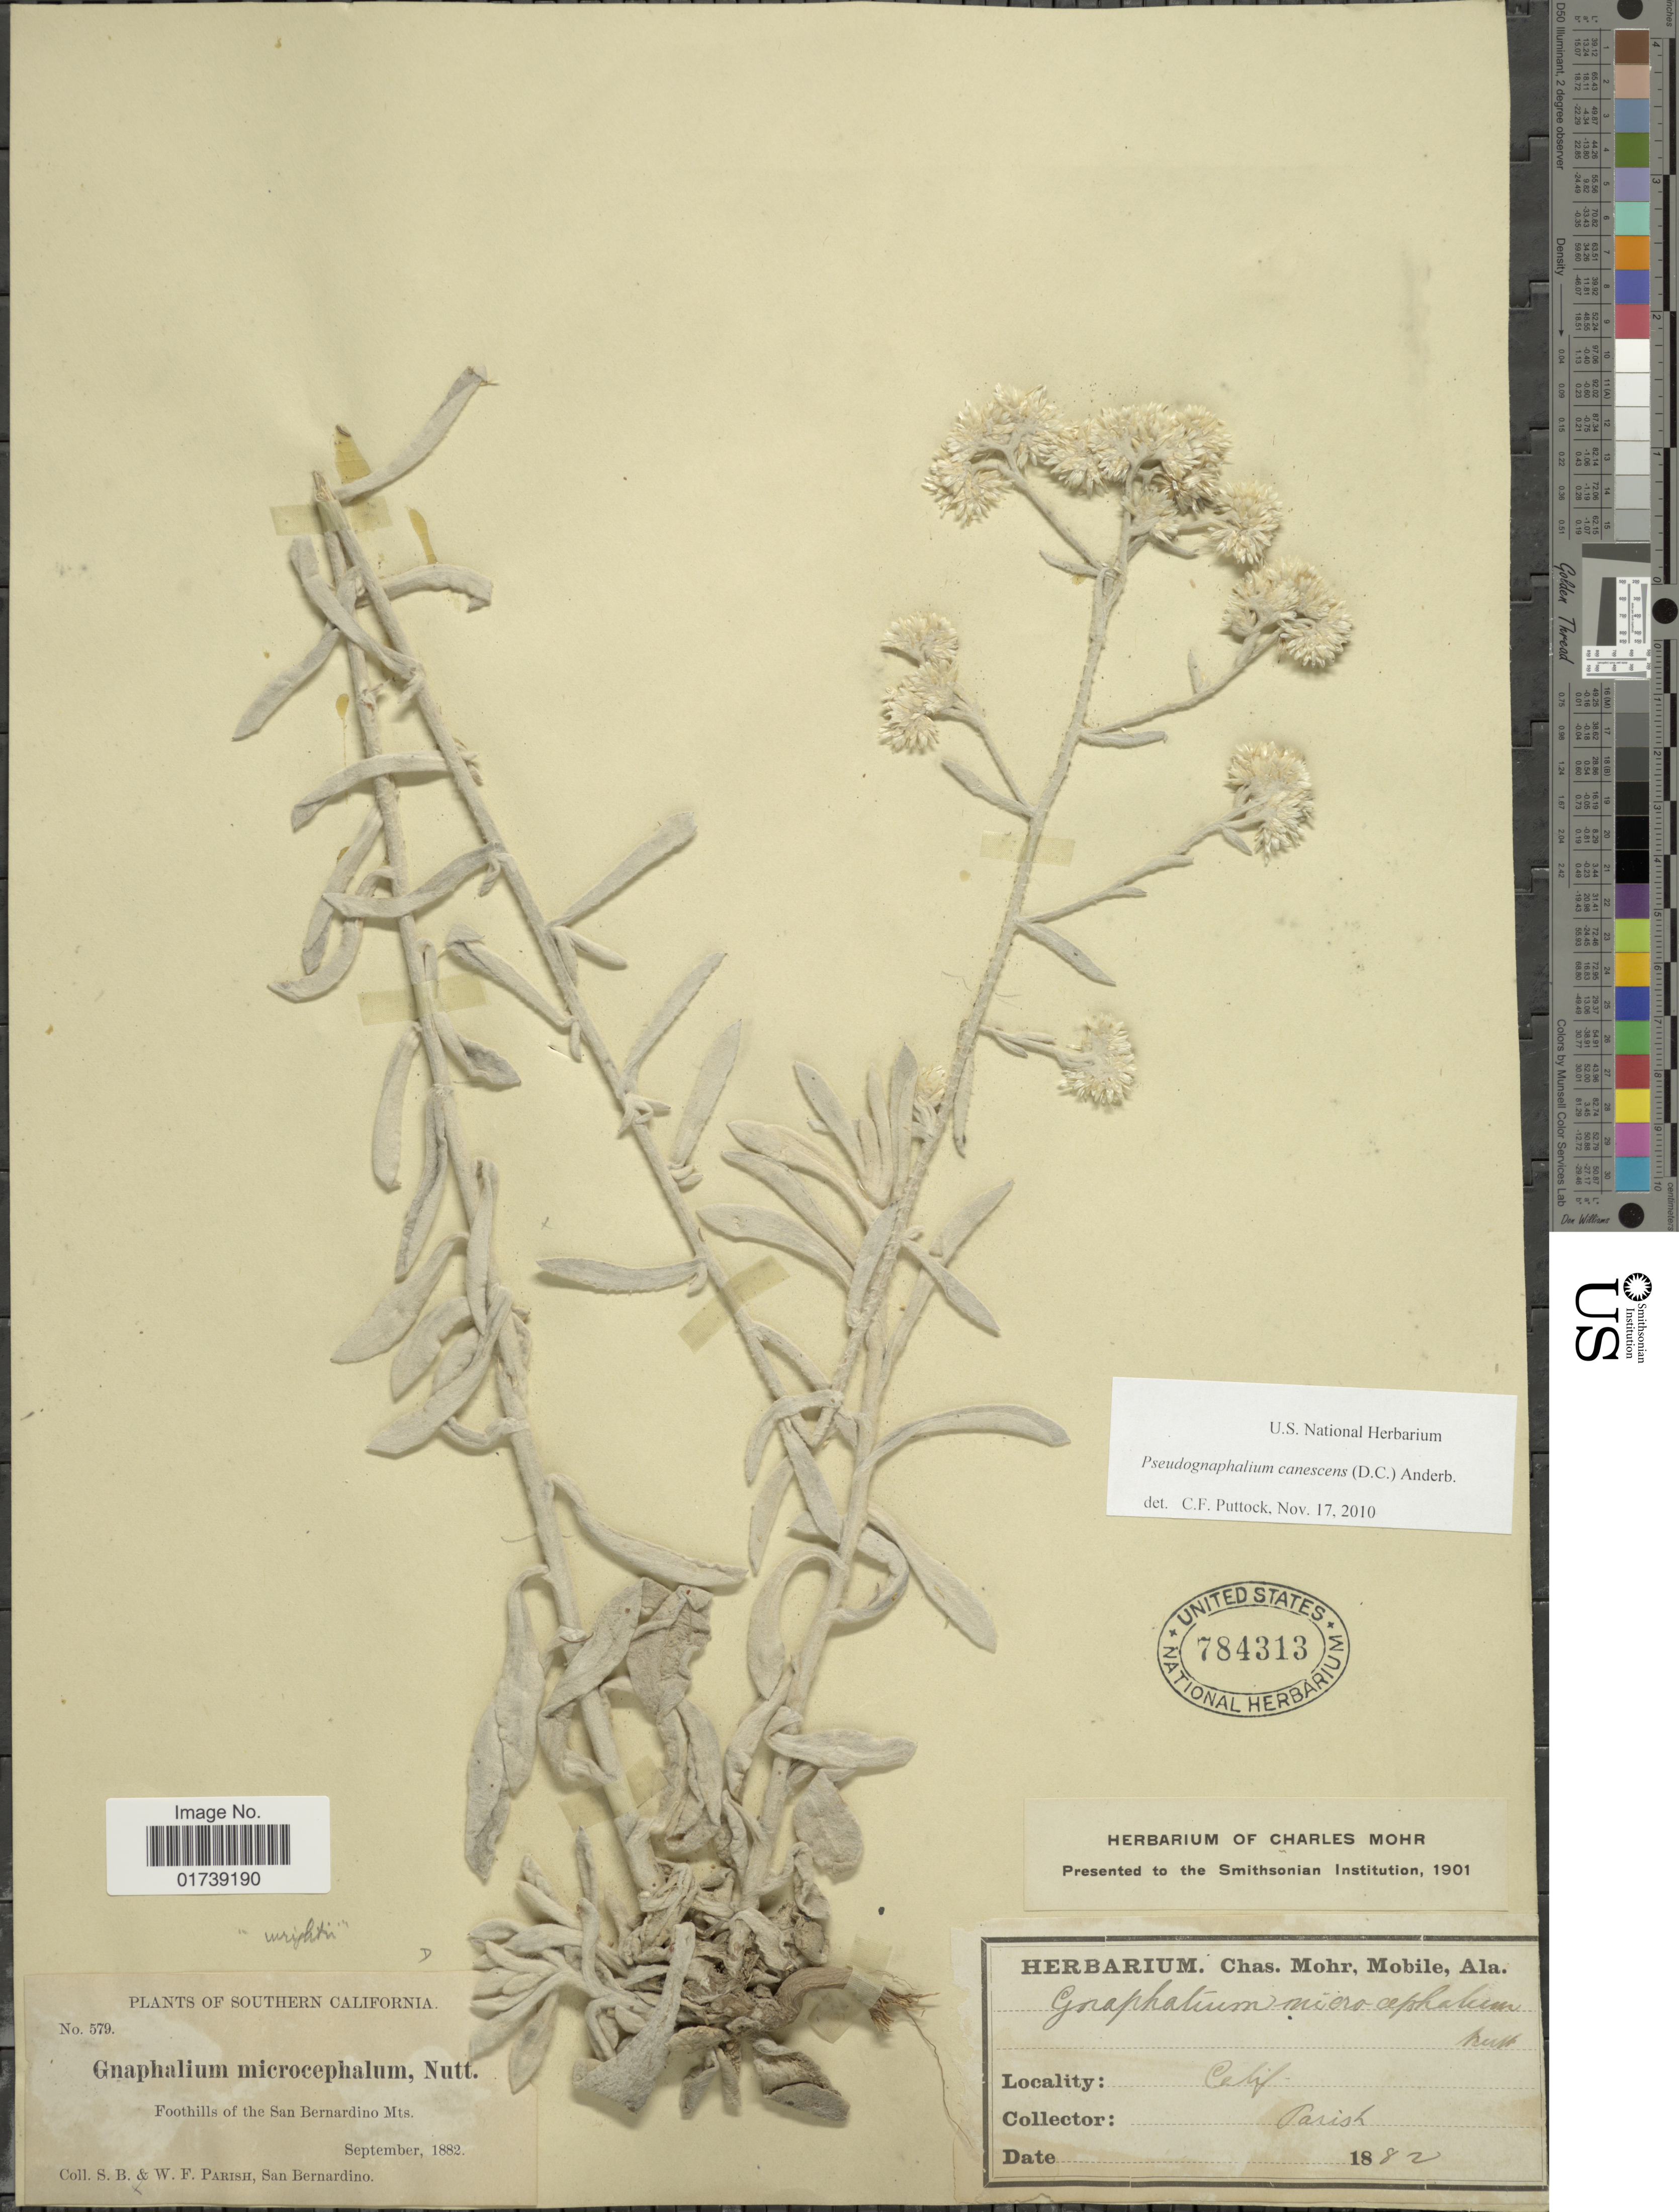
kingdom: Plantae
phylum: Tracheophyta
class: Magnoliopsida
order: Asterales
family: Asteraceae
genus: Pseudognaphalium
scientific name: Pseudognaphalium canescens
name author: (DC.) Anderb.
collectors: S. B. Parish & W. F. Parish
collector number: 579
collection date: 1882-09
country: United States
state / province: California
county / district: San Bernardino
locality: Southern California, Foothills the San Bernardino Mts.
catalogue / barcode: US 784313